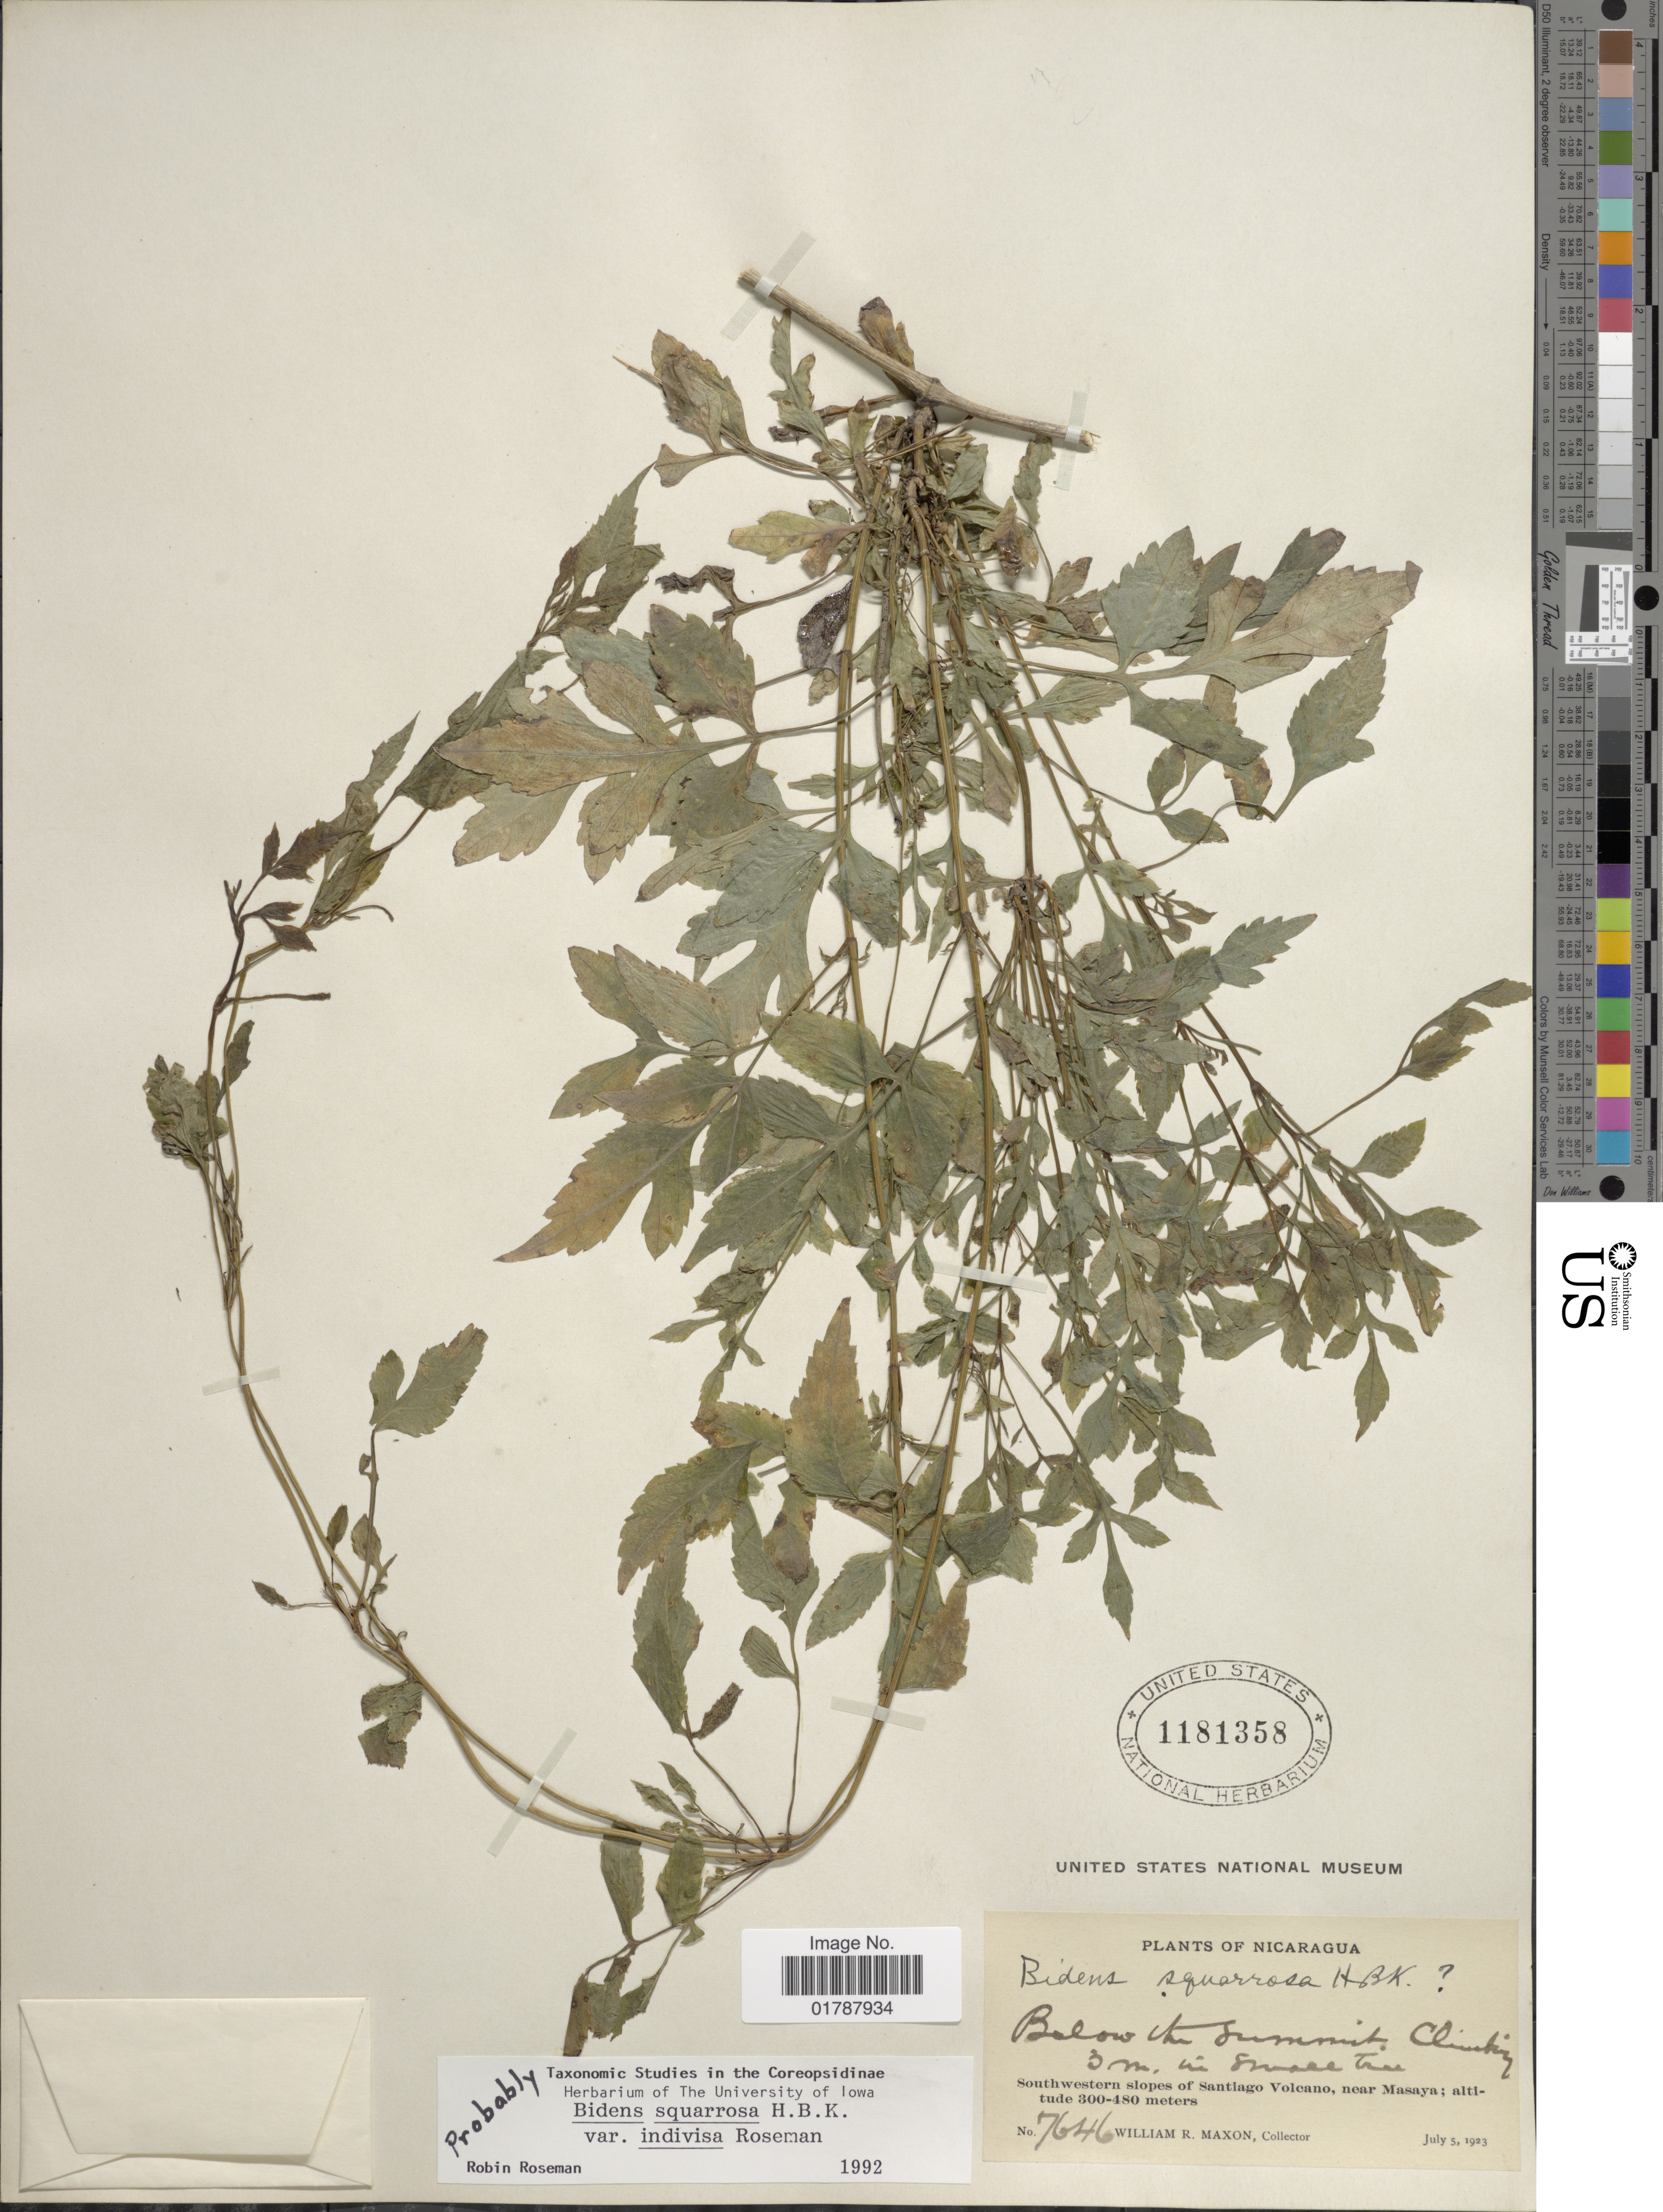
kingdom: Plantae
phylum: Tracheophyta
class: Magnoliopsida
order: Asterales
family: Asteraceae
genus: Bidens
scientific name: Bidens squarrosa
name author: Kunth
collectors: W. R. Maxon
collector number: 7646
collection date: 1923-07-05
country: Nicaragua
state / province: Masaya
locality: Southwestern slopes of Santiago Volcano, near Masaya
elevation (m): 300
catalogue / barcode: US 1181358